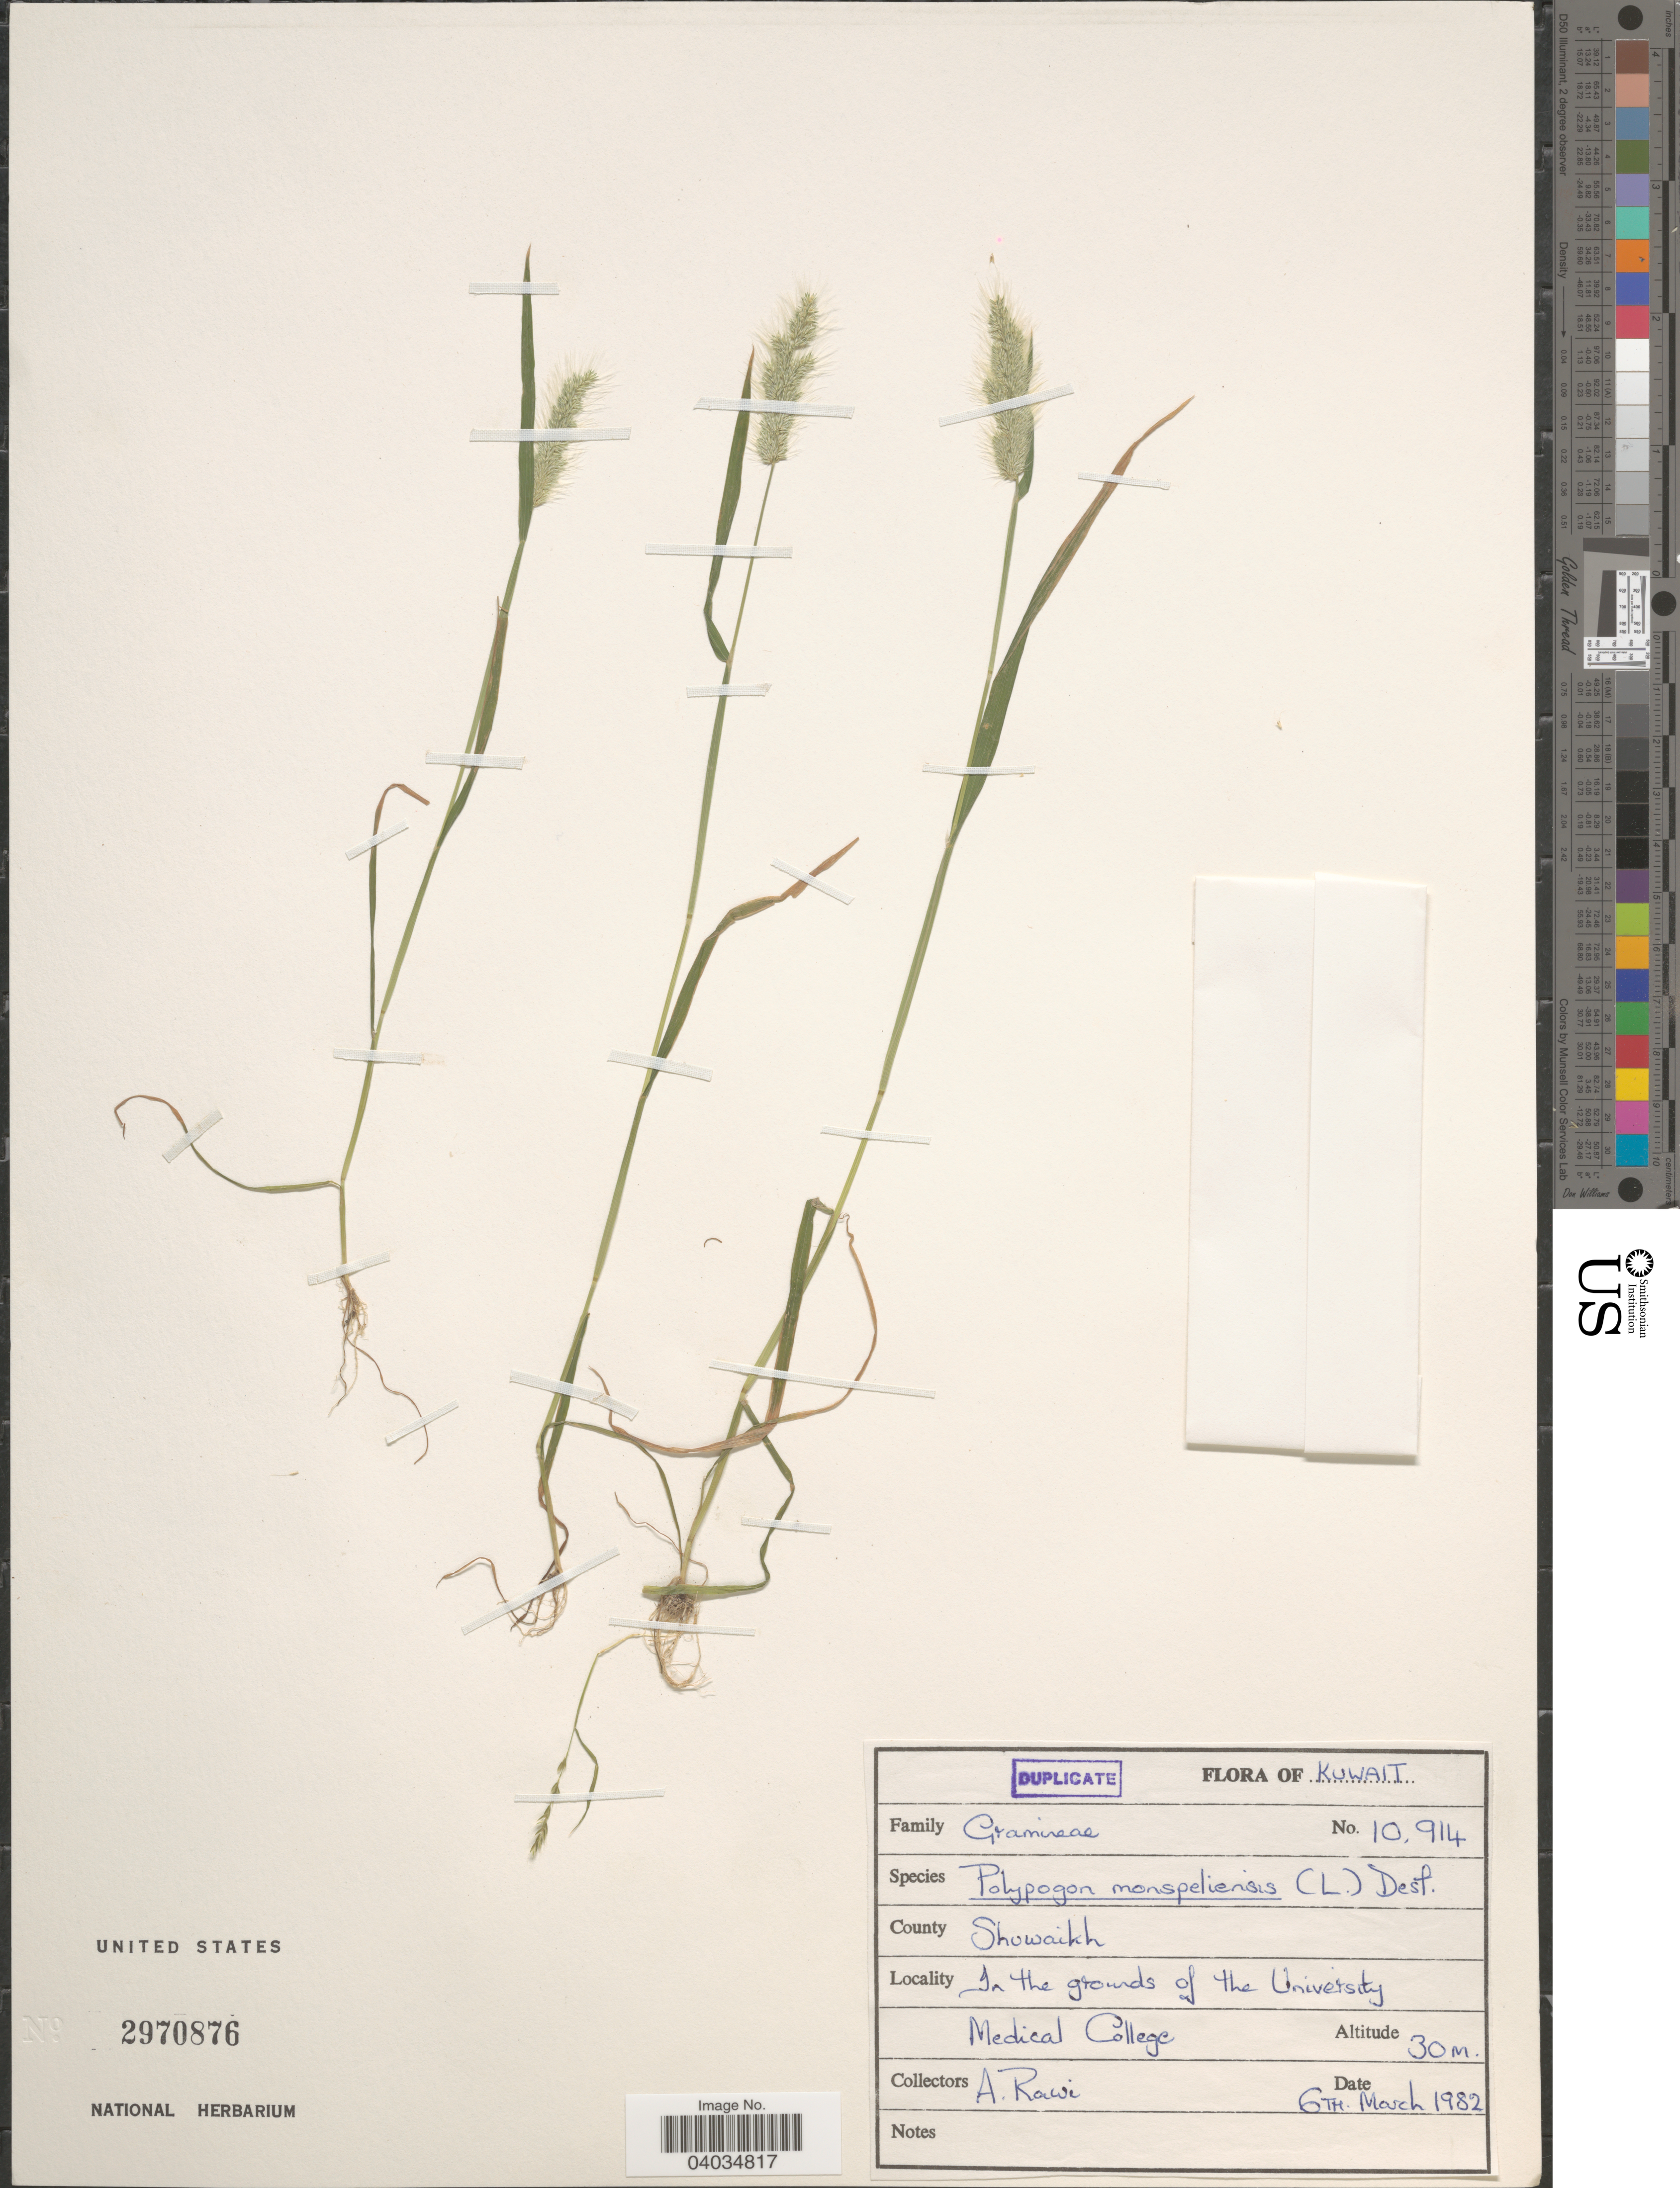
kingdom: Plantae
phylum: Tracheophyta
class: Liliopsida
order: Poales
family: Poaceae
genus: Polypogon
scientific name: Polypogon monspeliensis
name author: (L.) Desf.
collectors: A. Rawi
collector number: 10914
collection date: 1982-03-06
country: Kuwait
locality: County Shuwaikh. In the grounds of the University Medical College.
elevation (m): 30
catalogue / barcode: US 2970876